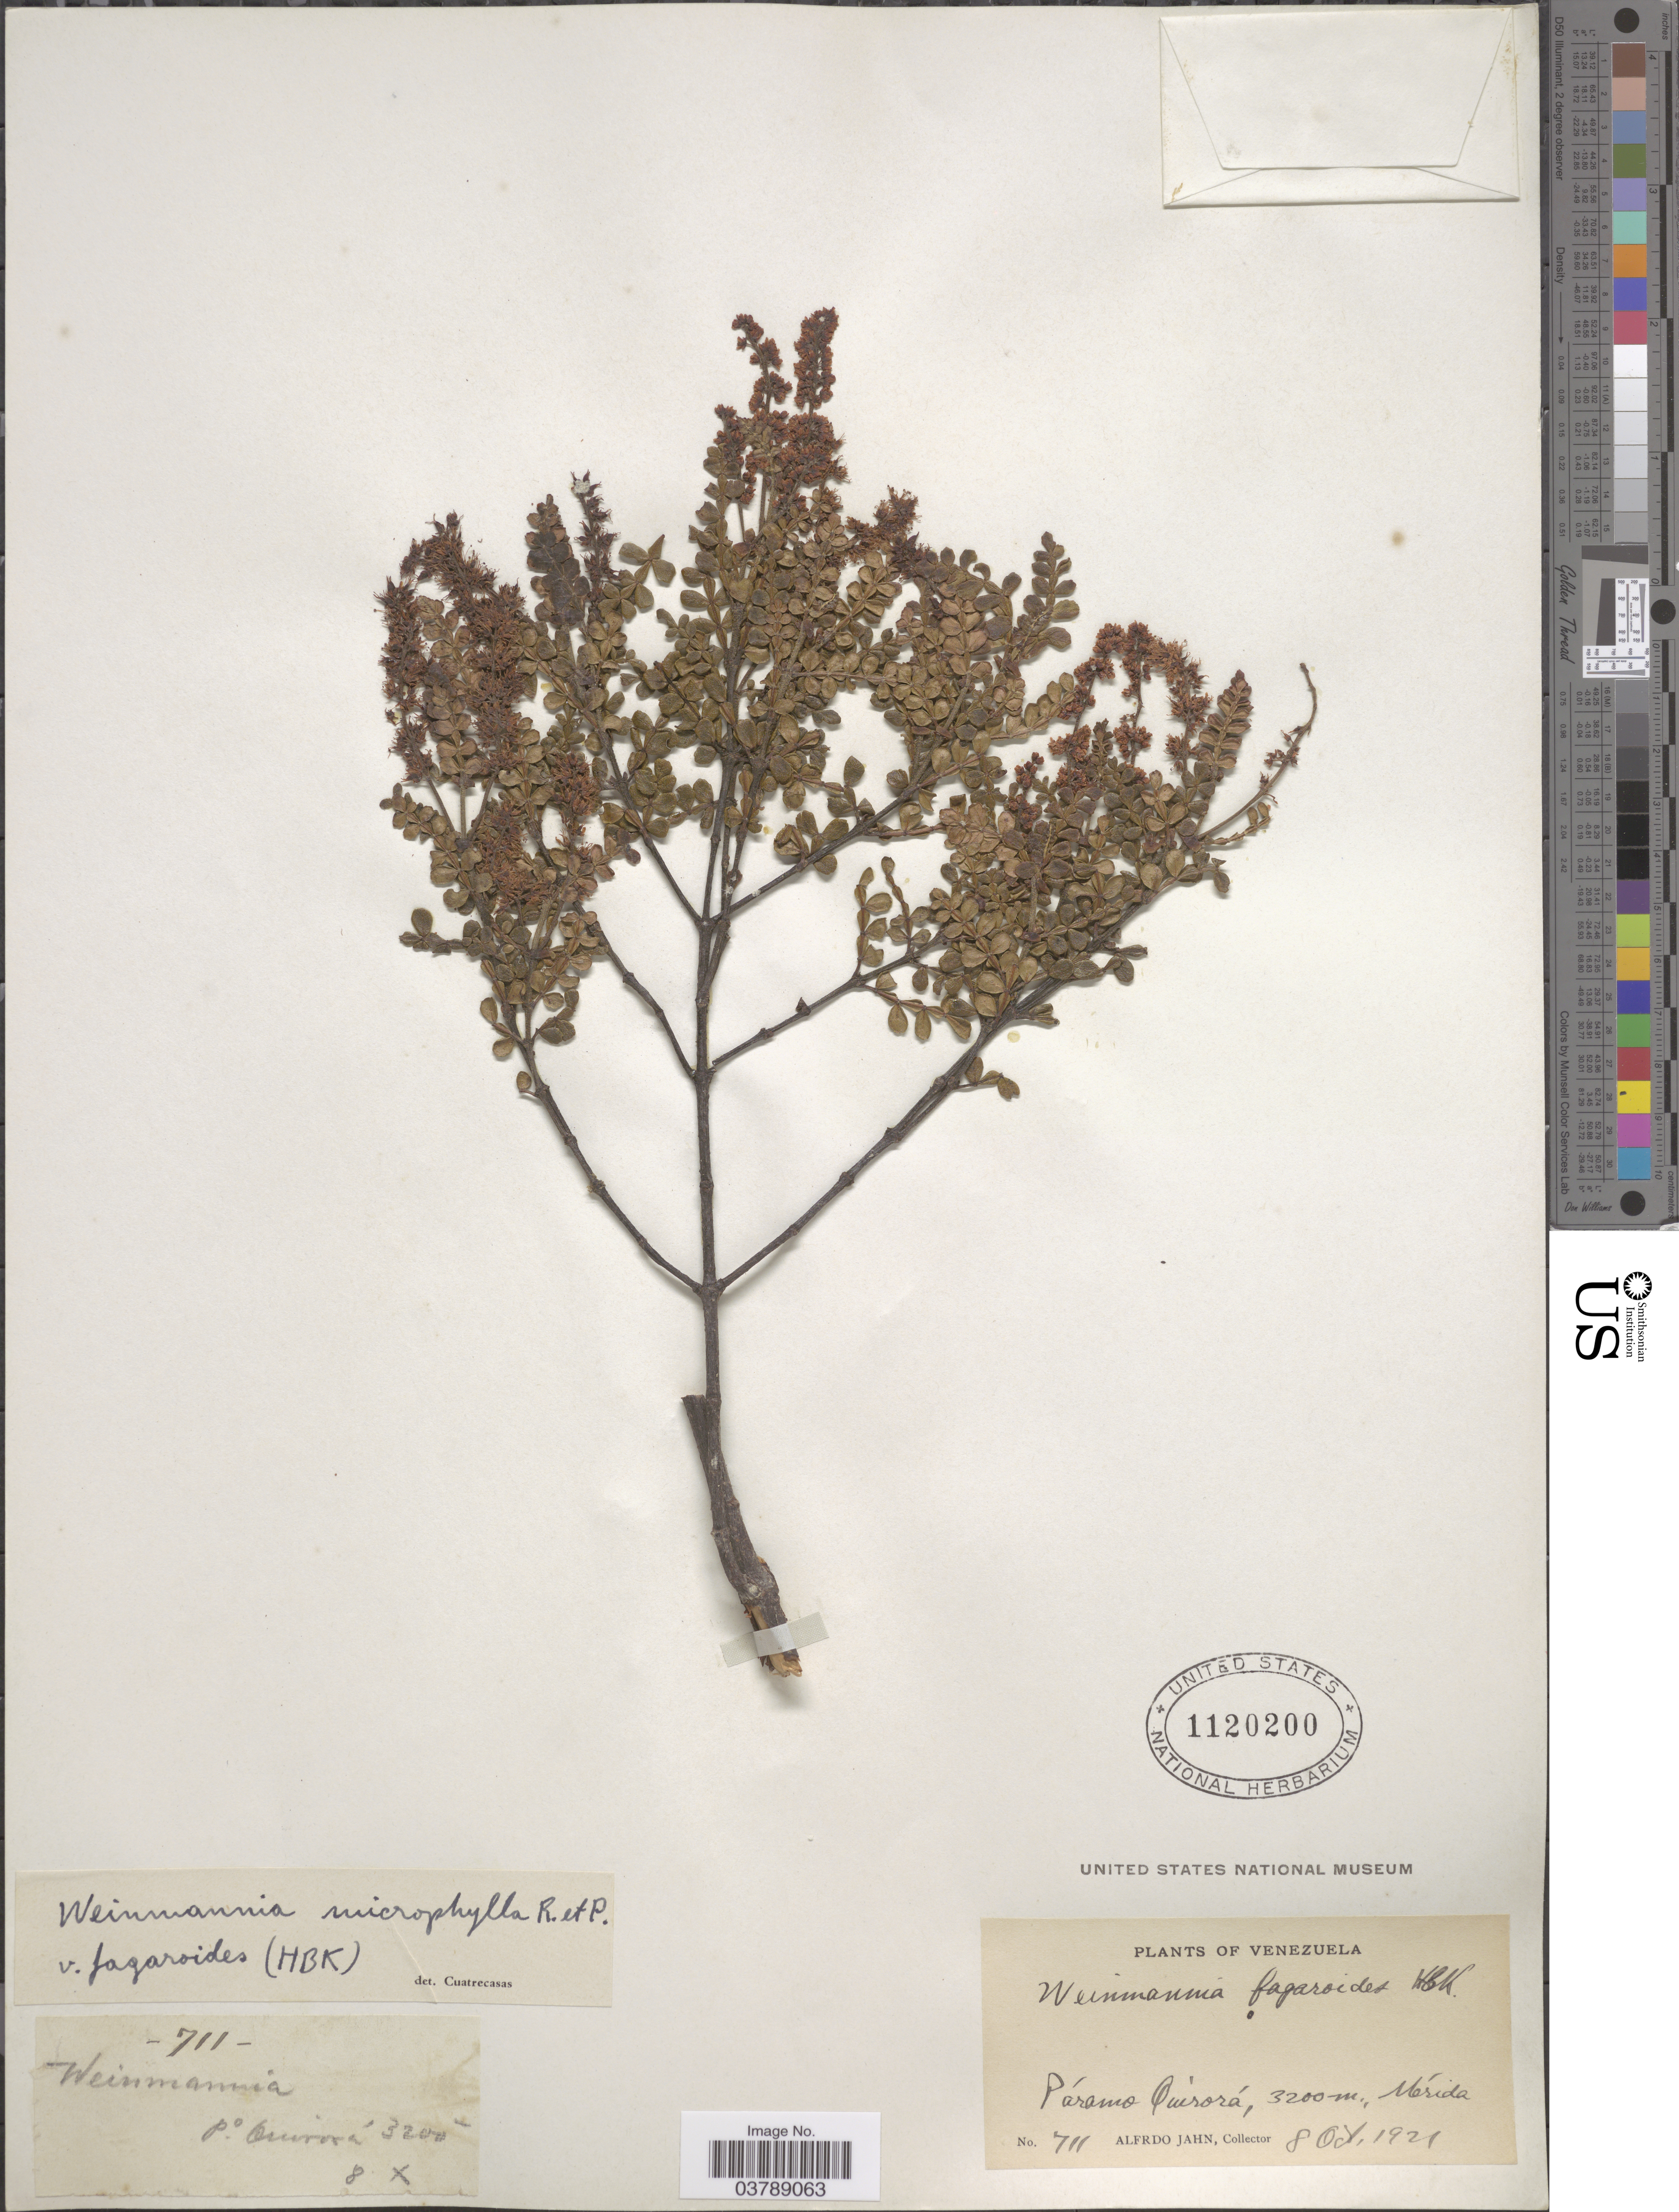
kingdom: Plantae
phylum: Tracheophyta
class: Magnoliopsida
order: Oxalidales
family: Cunoniaceae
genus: Weinmannia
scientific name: Weinmannia fagaroides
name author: Kunth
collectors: A. Jahn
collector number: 711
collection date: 1921-10-08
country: Venezuela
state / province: Merida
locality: Páramo Quirora.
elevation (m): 3200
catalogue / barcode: US 1120200